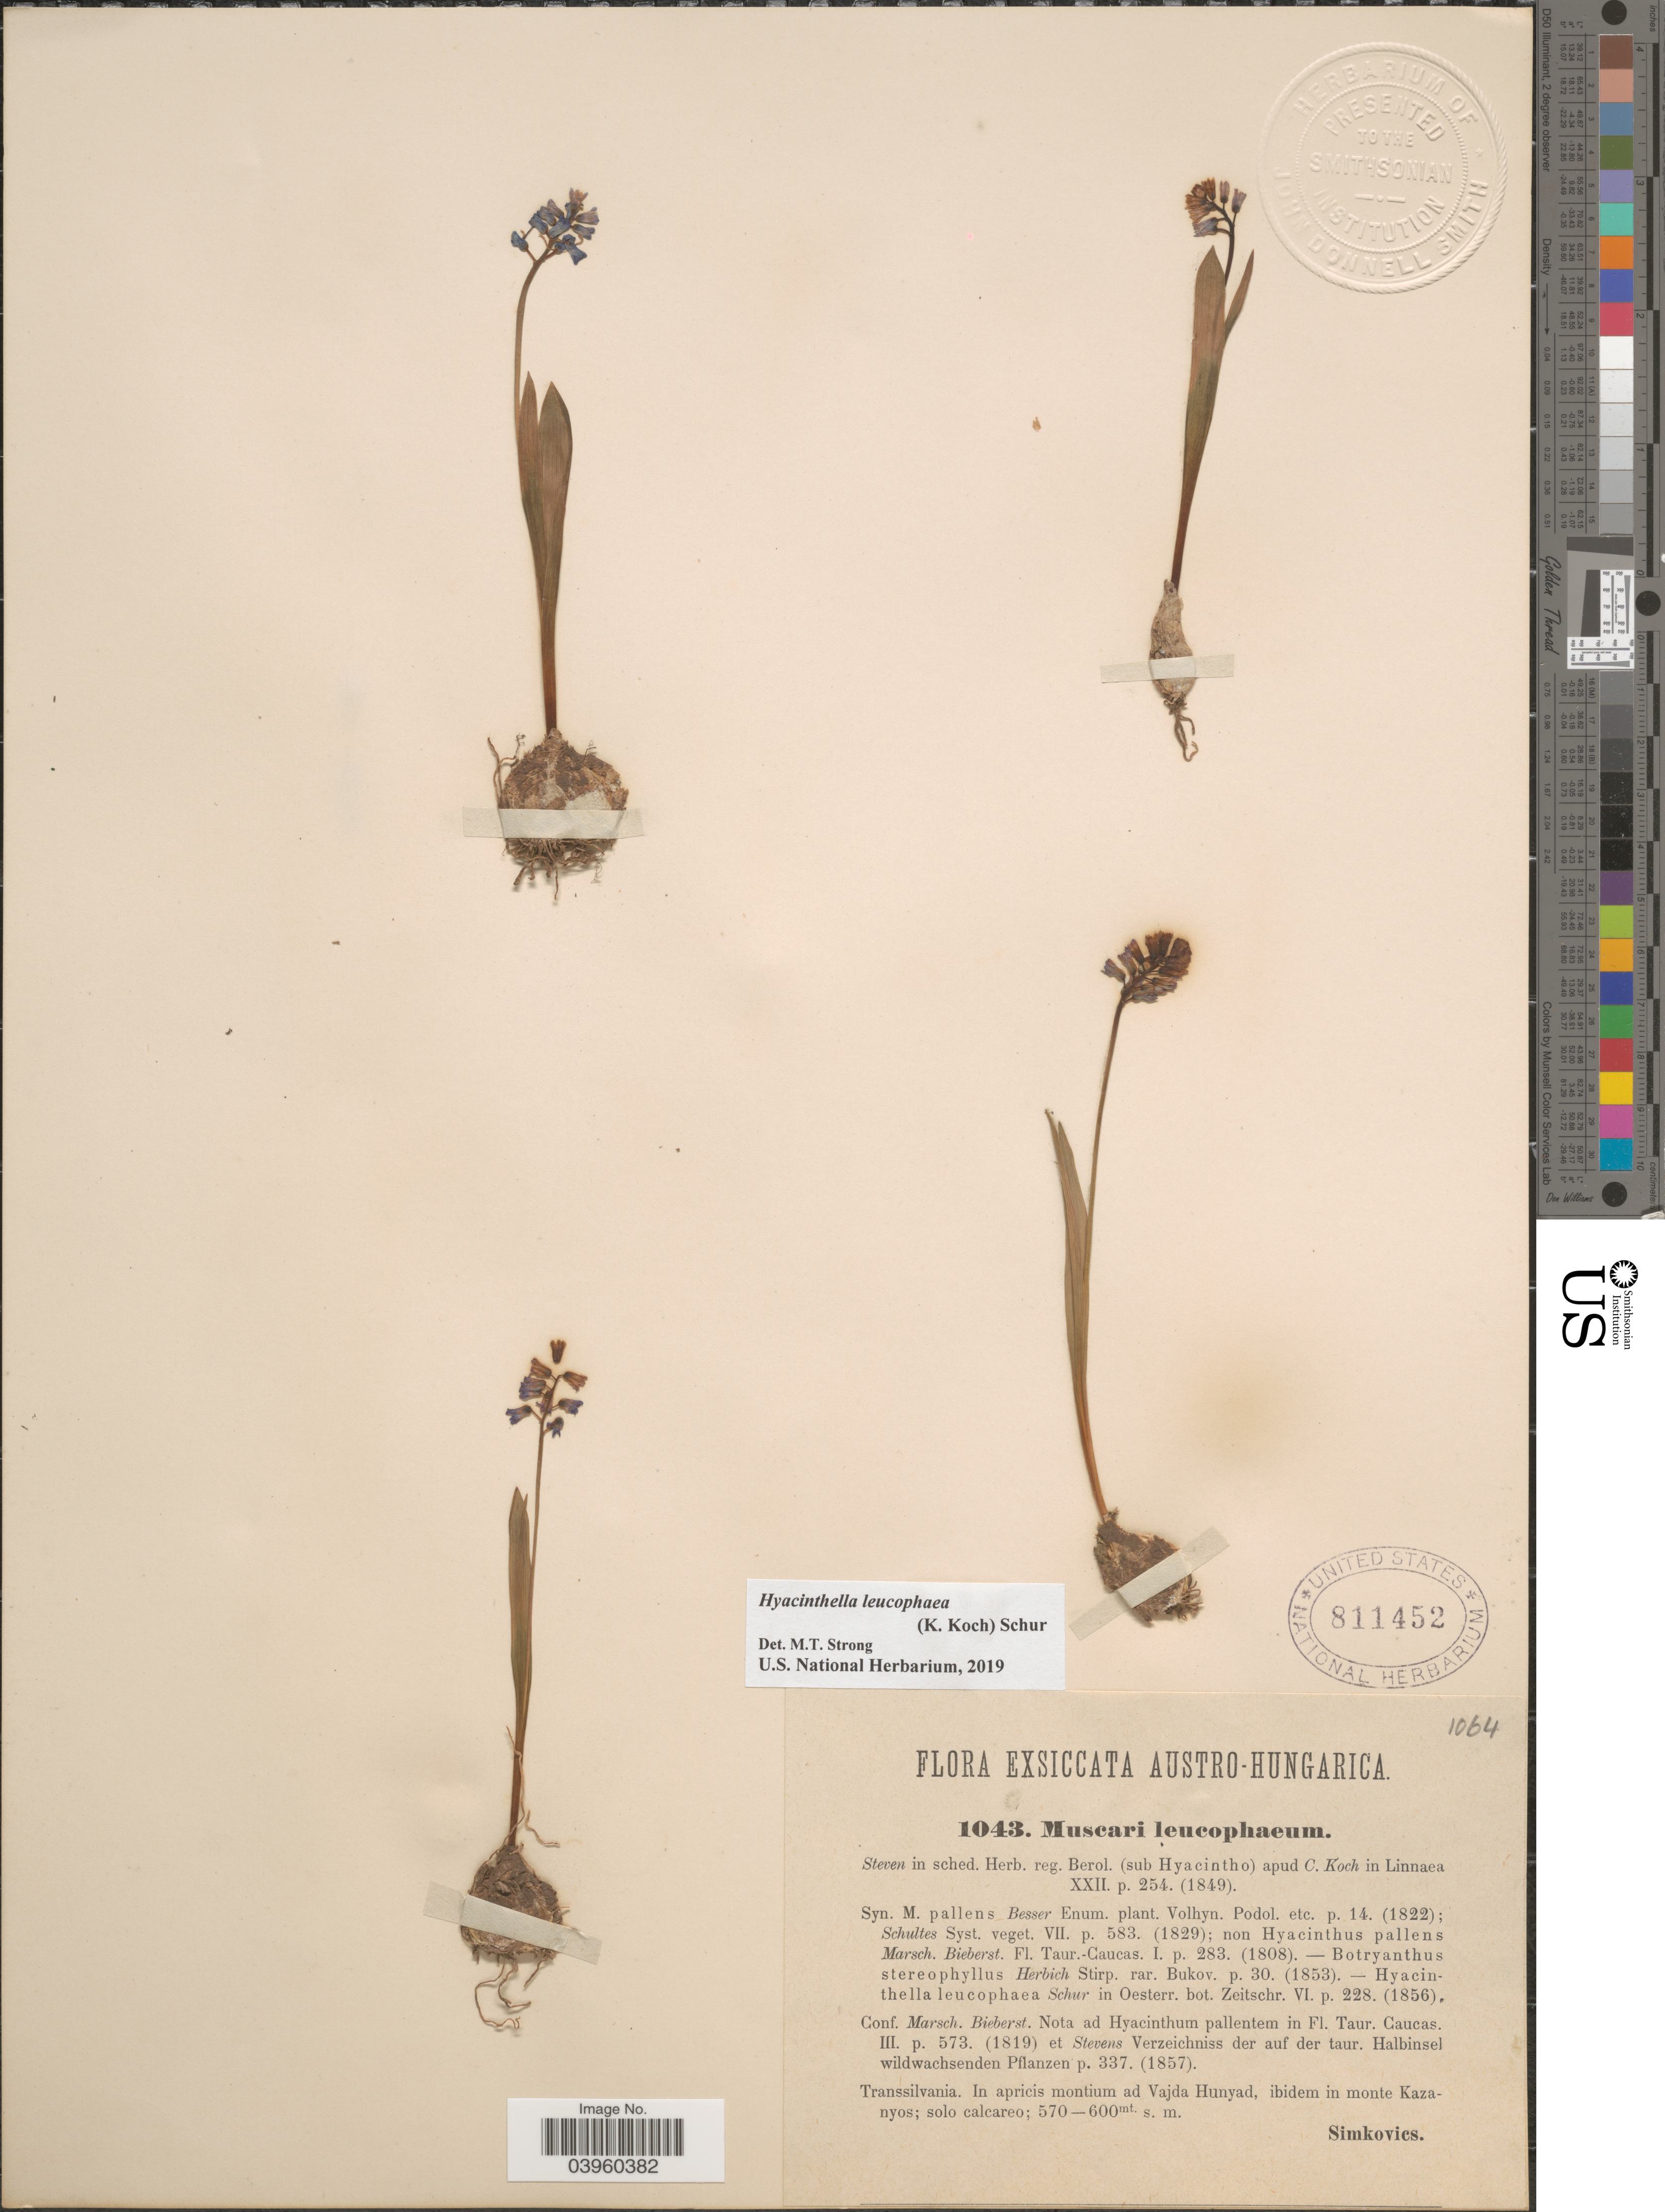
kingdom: Plantae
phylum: Tracheophyta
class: Liliopsida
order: Asparagales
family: Asparagaceae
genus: Hyacinthella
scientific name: Hyacinthella leucophaea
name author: (K. Koch) Schur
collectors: -. Simkovics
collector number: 1043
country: Romania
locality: Austro-Hungarica. Transsilvania. In apricis montium ad Vajda Hunyad, ibidem in monte Kazanyos.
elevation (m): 570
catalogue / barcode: US 811452